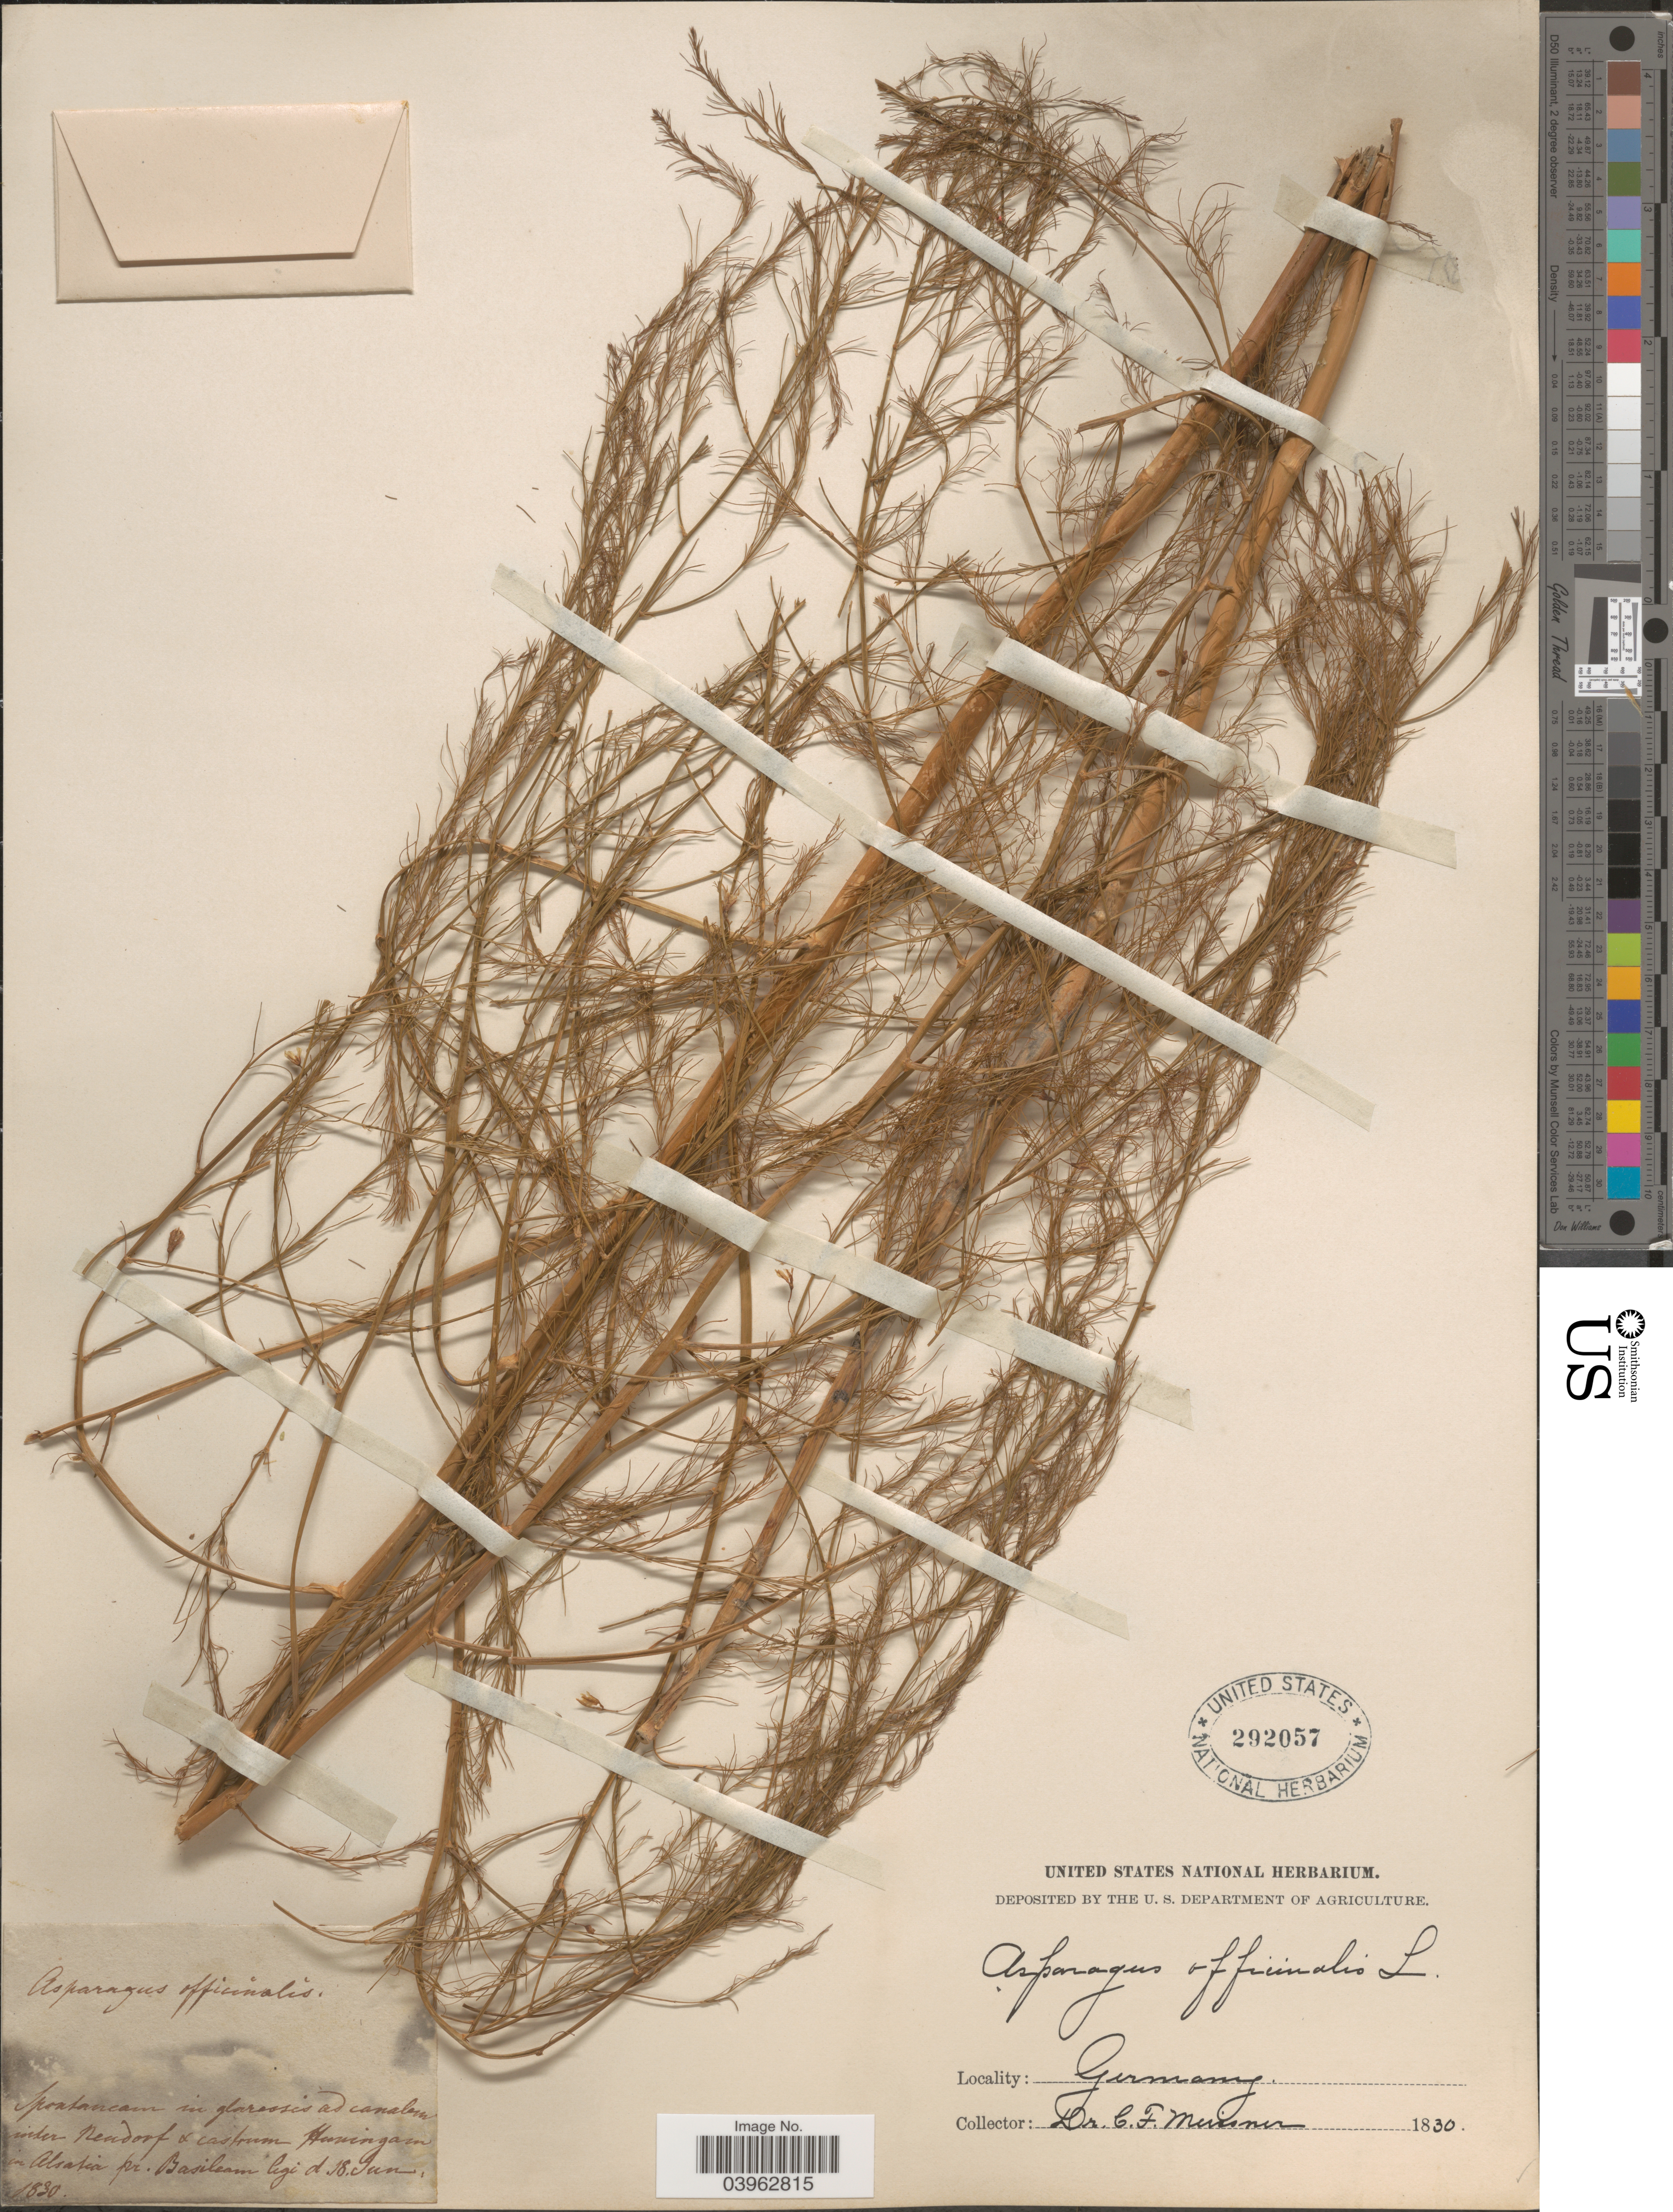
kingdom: Plantae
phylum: Tracheophyta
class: Liliopsida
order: Asparagales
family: Asparagaceae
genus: Asparagus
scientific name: Asparagus officinalis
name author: L.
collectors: C. F. W. Meissner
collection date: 1830-06-18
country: Germany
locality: Spontaneum in glareosis ad canabum inter Neudorf + castrum Thuningen in Alsatia pr. Basileum.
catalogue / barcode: US 292057